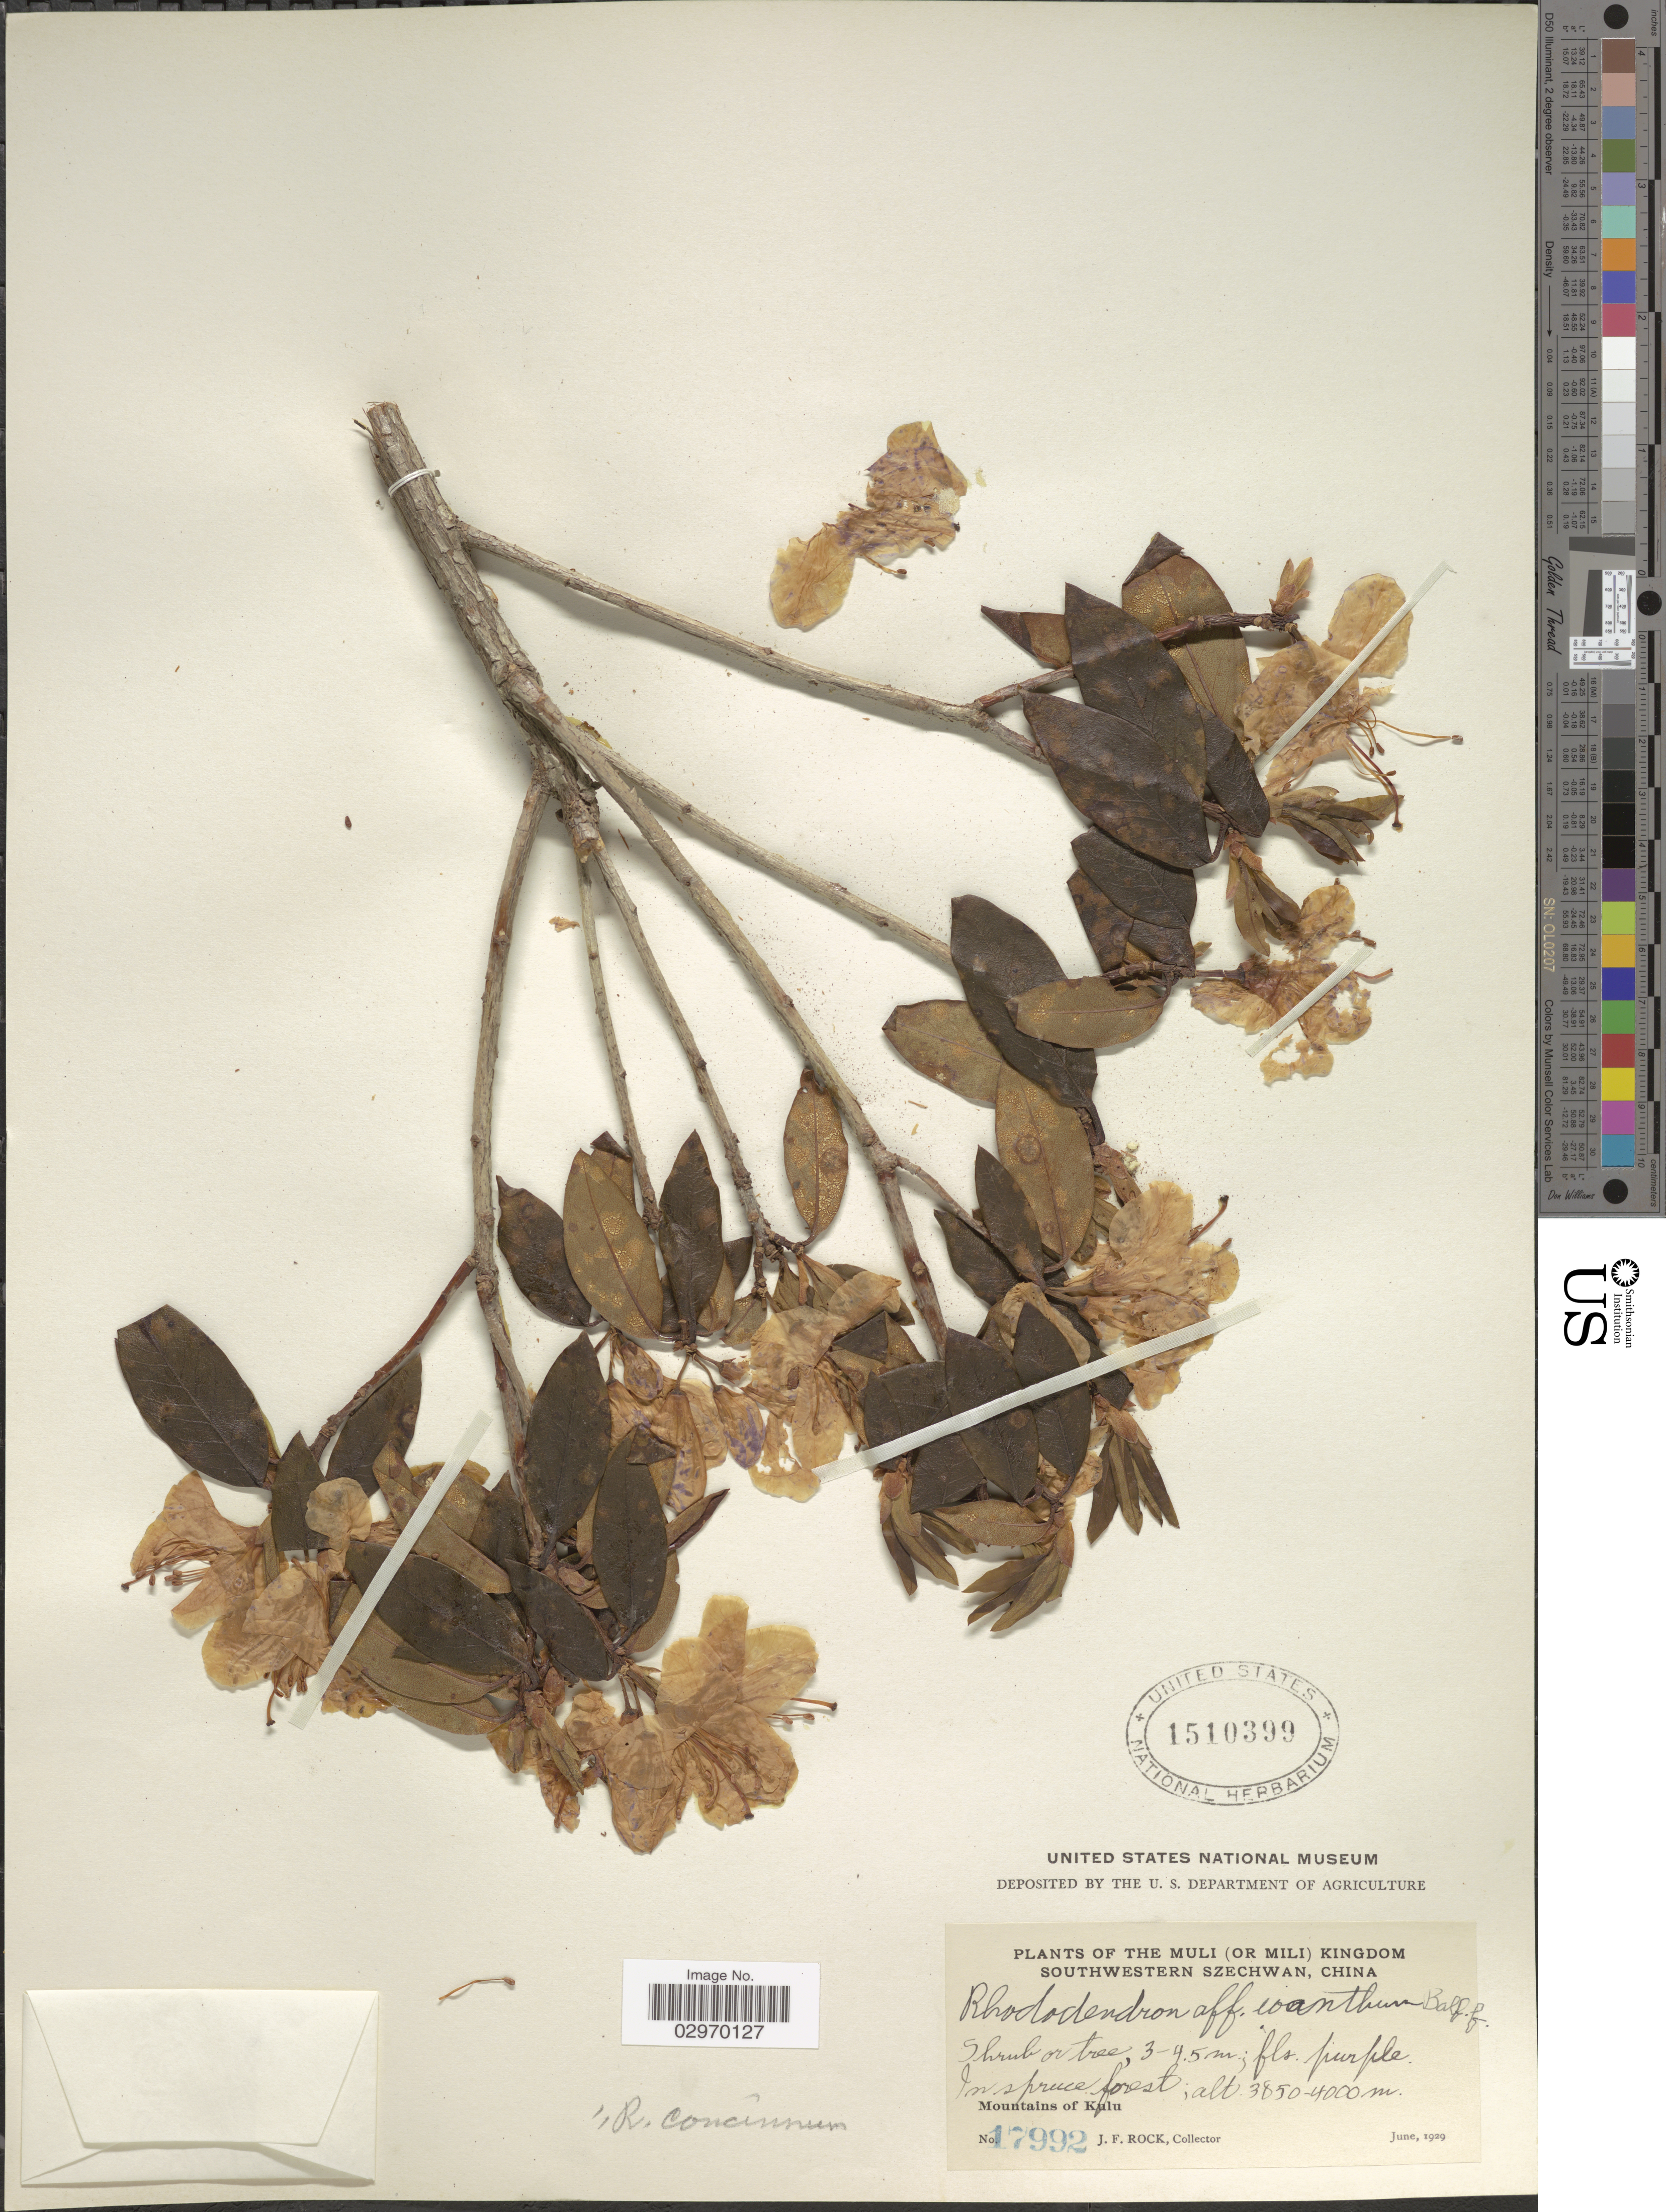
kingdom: Plantae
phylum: Tracheophyta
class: Magnoliopsida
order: Ericales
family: Ericaceae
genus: Rhododendron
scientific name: Rhododendron concinnum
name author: Hemsl.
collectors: J. Rock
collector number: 17992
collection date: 1929-06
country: China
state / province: Sichuan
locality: The Muli (Or Mili) Kingdom Southwestern Szechwan. Mountains of Kulu.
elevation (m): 3850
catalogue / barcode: US 1510399